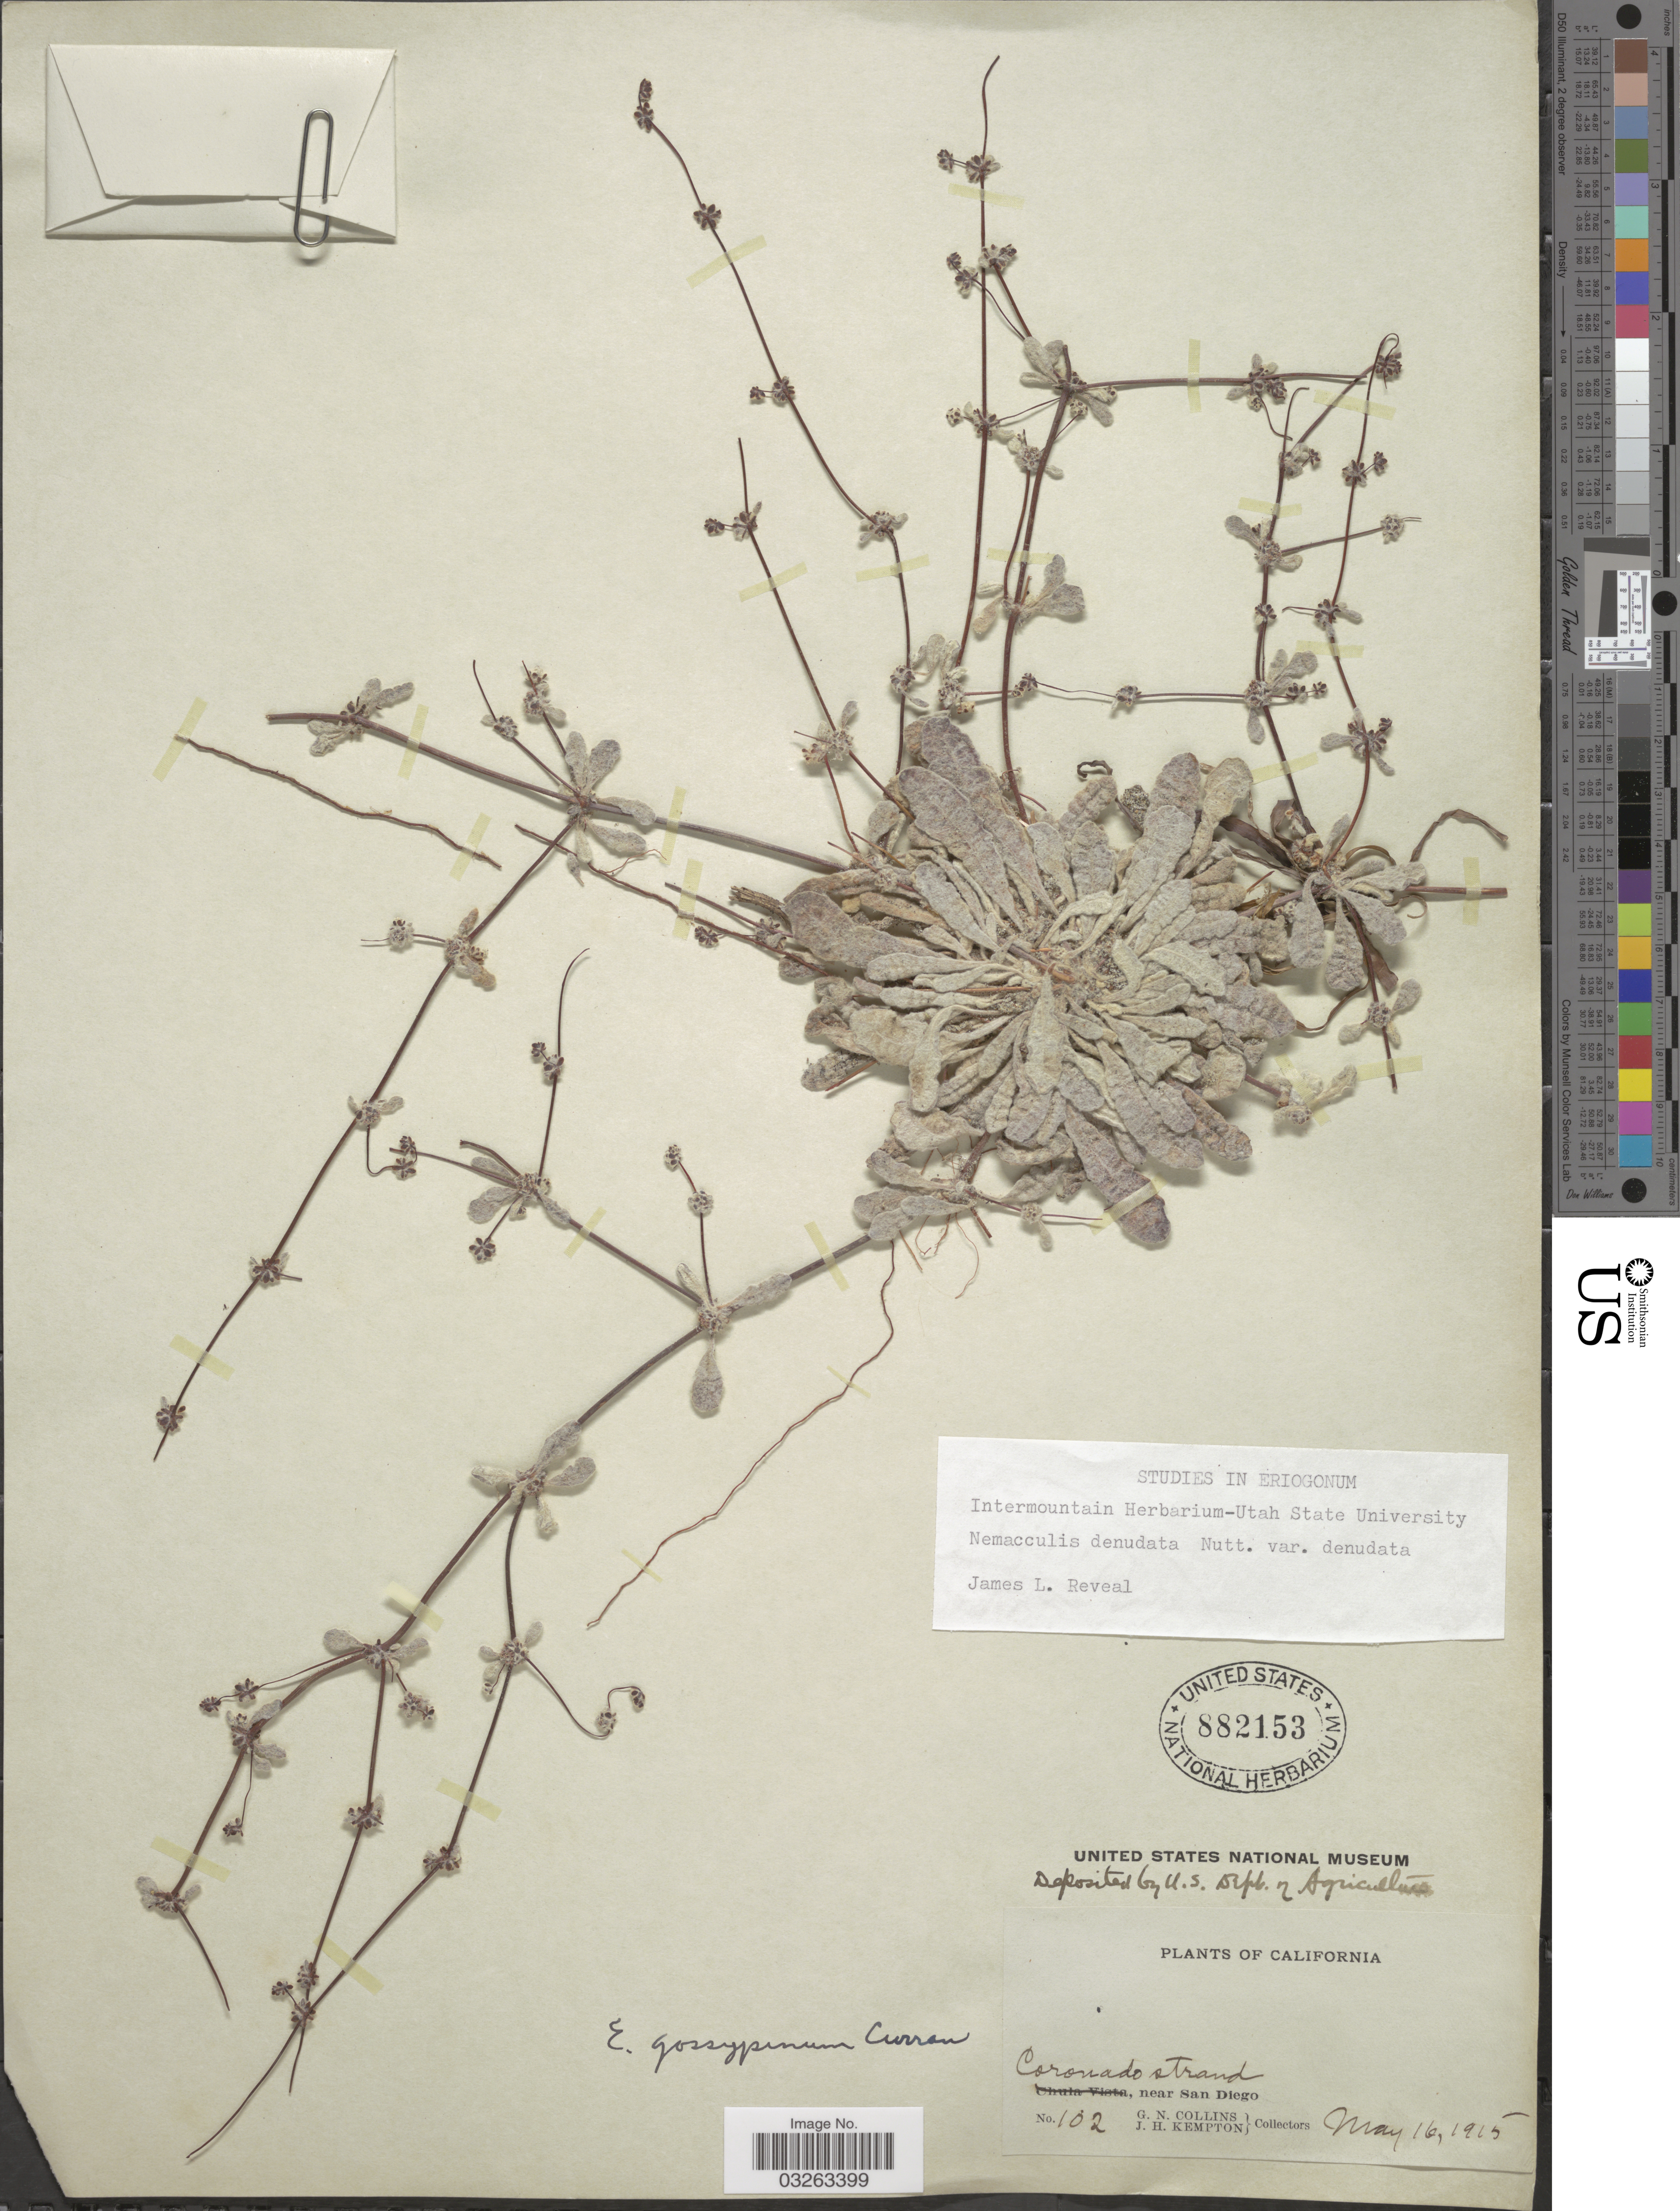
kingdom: Plantae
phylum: Tracheophyta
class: Magnoliopsida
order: Caryophyllales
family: Polygonaceae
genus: Nemacaulis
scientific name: Nemacaulis denudata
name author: Nutt.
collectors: G. Collins & J. H. Kempton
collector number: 102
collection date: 1915-05-16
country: United States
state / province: California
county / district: San Diego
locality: Coronado strand, near San Diego.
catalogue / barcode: US 882153